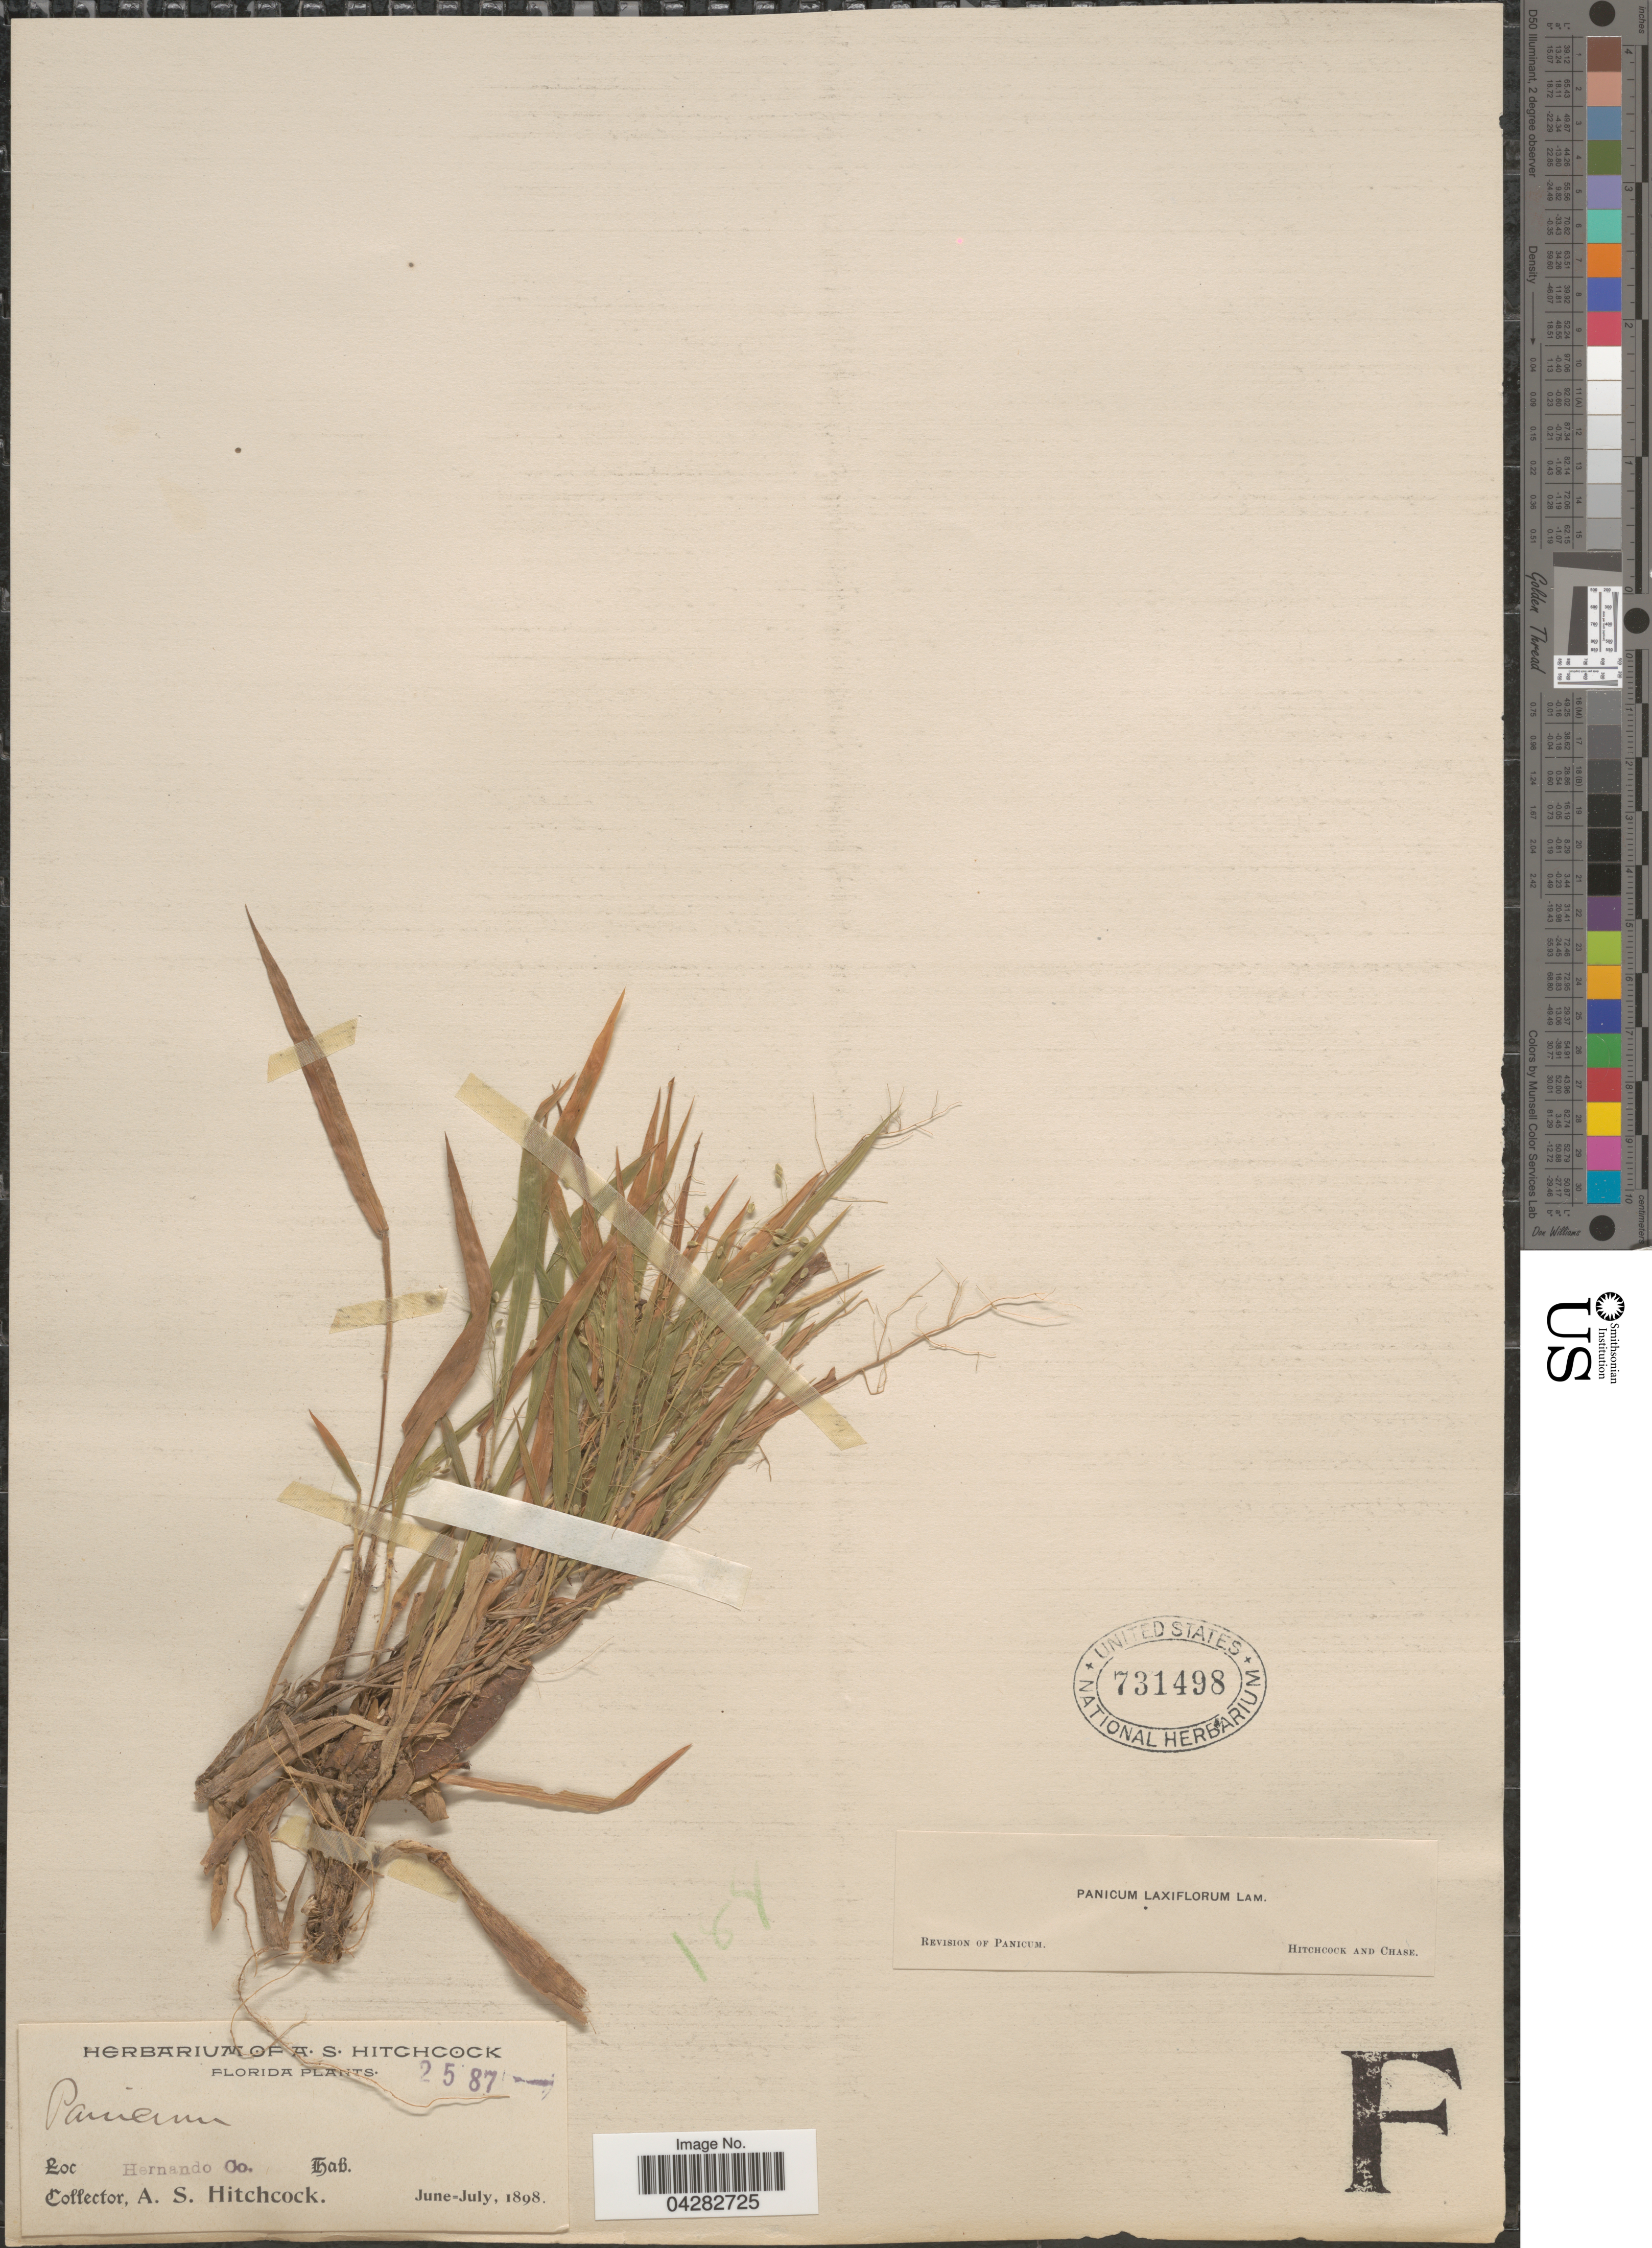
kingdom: Plantae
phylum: Tracheophyta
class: Liliopsida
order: Poales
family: Poaceae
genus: Dichanthelium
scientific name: Dichanthelium laxiflorum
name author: (Lam.) Gould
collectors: A. S. Hitchcock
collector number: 2587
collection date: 1898-06/1898-07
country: United States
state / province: Florida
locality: Hernando Co.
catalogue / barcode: US 731498